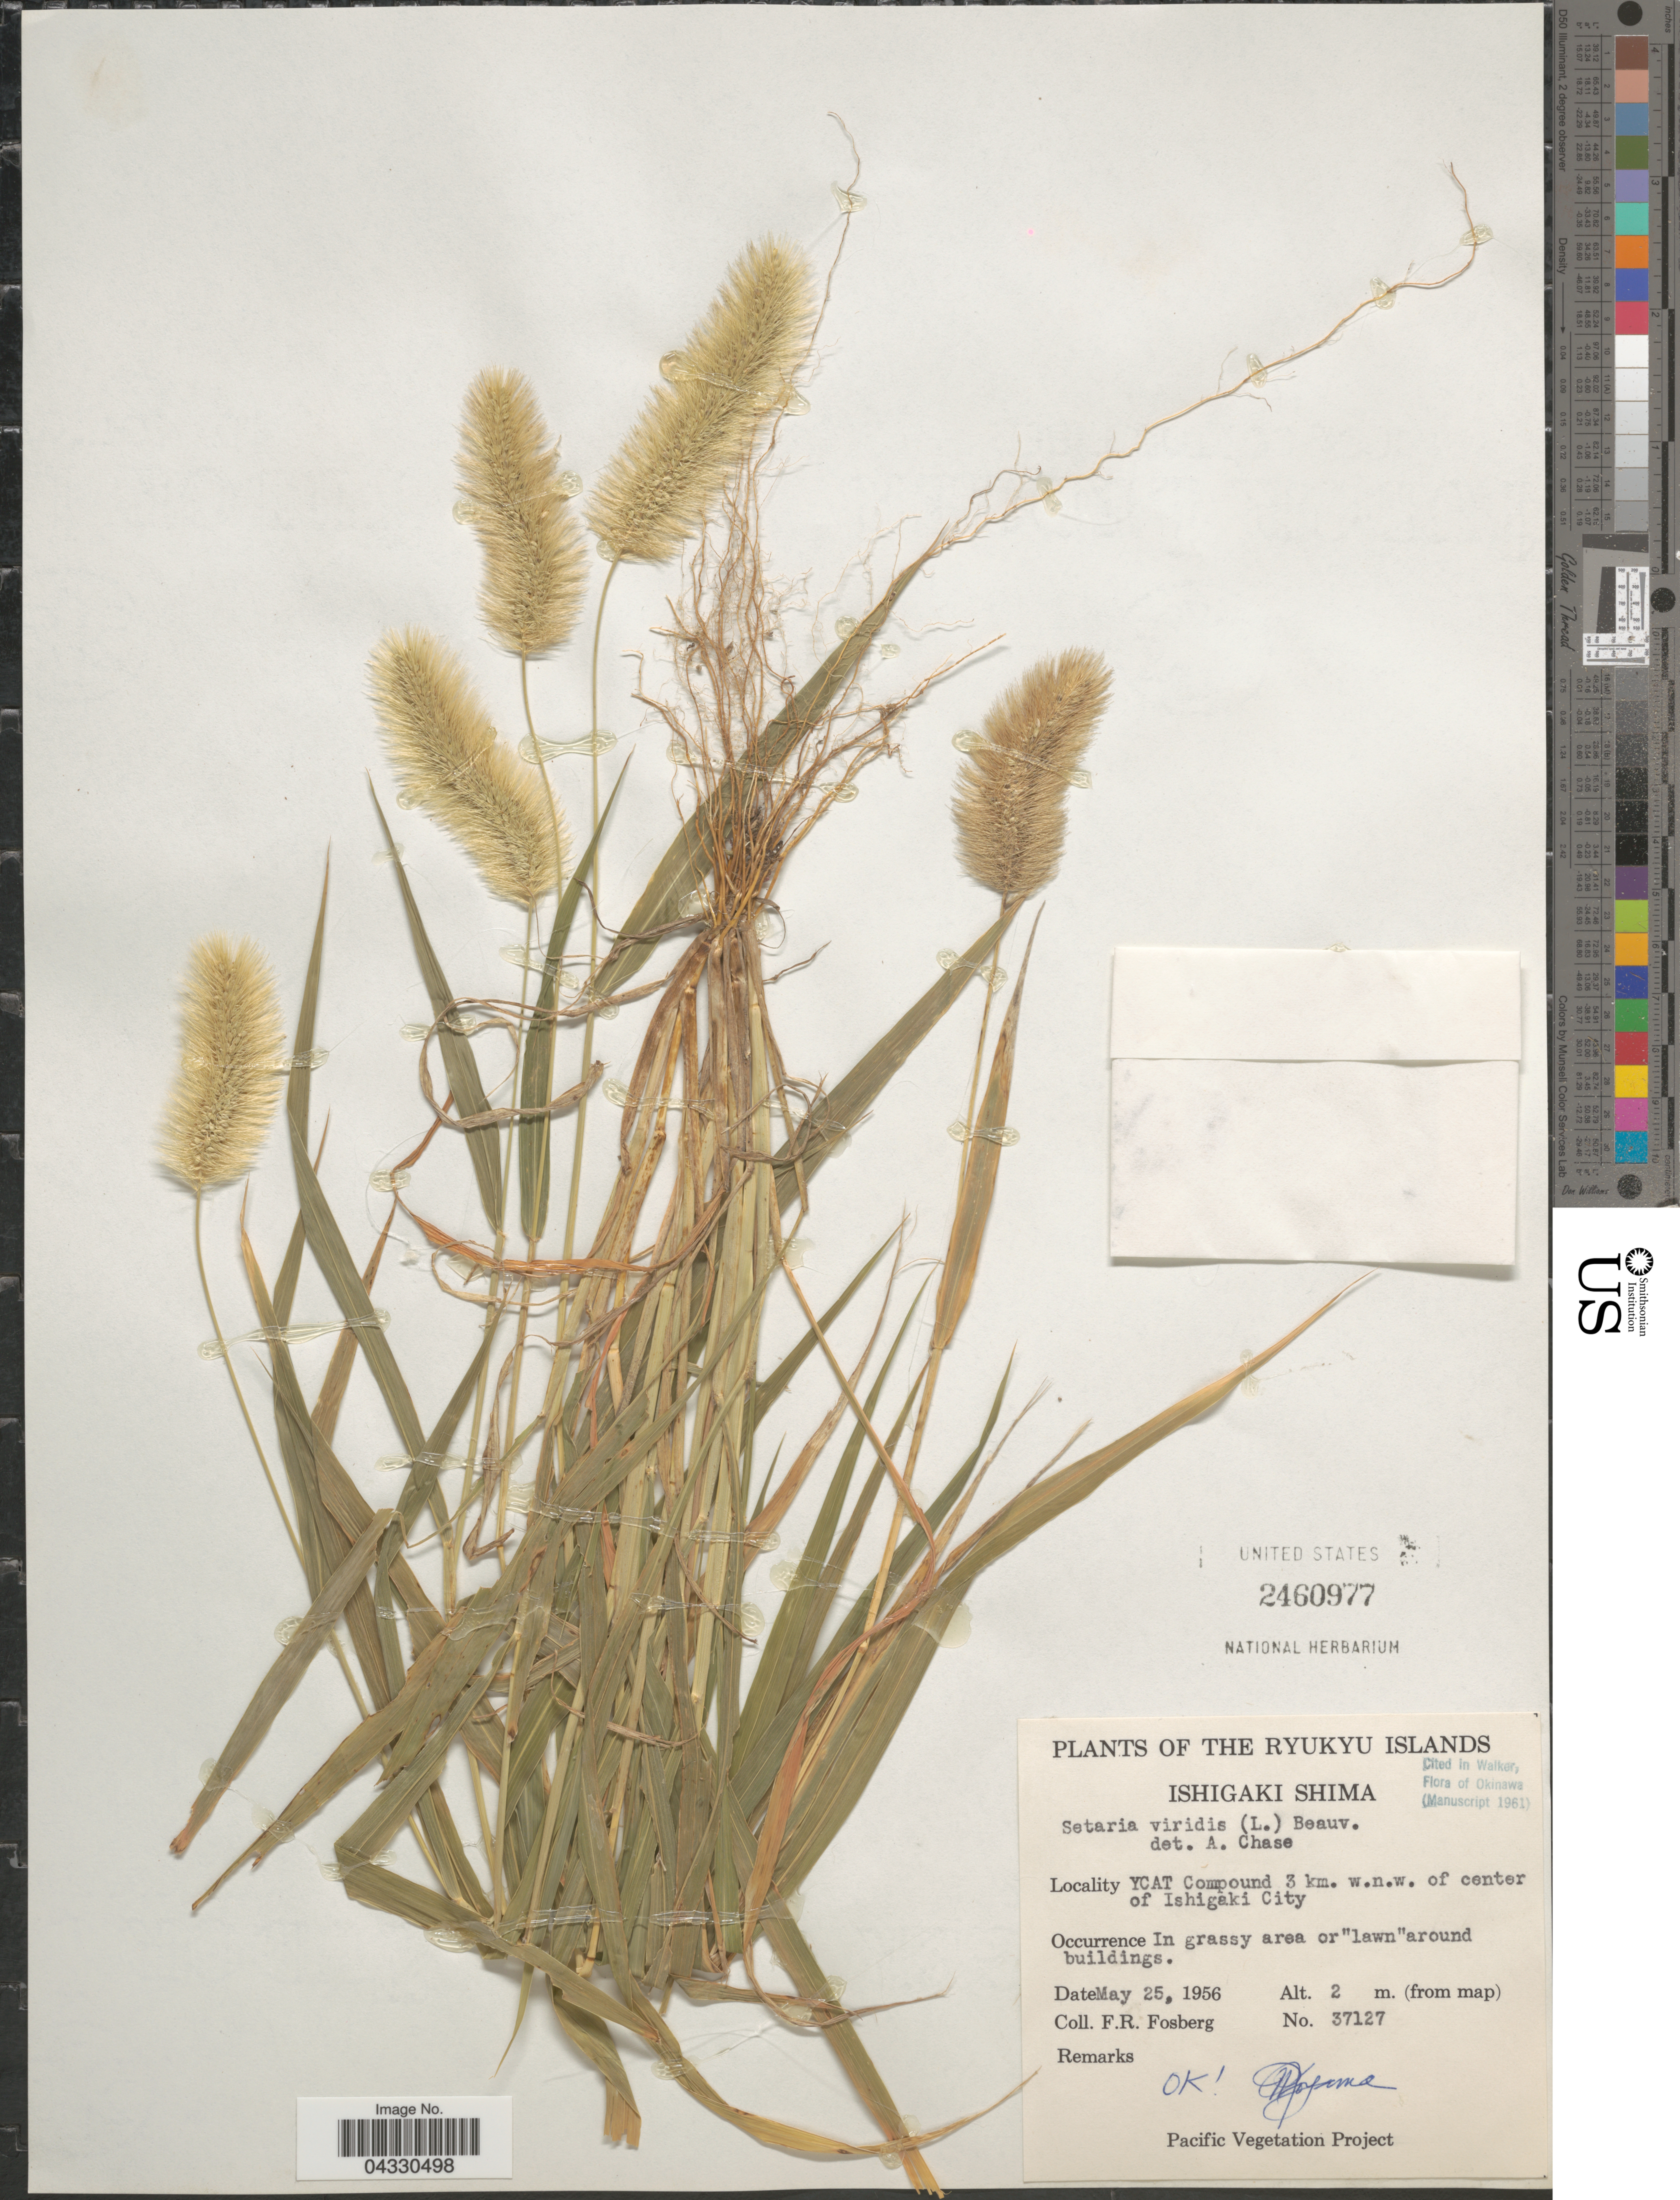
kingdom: Plantae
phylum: Tracheophyta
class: Liliopsida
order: Poales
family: Poaceae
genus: Setaria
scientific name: Setaria viridis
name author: (L.) P. Beauv.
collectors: F. R. Fosberg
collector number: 37127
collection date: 1956-05-25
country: Japan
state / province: Okinawa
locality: Ryukyu Islands. Ishigaki Shima. YCAT Compound 3 km. w.n.w. of center of Ishigaki City. In grassy area or "lawn"around buildings.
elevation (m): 2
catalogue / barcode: US 2460977